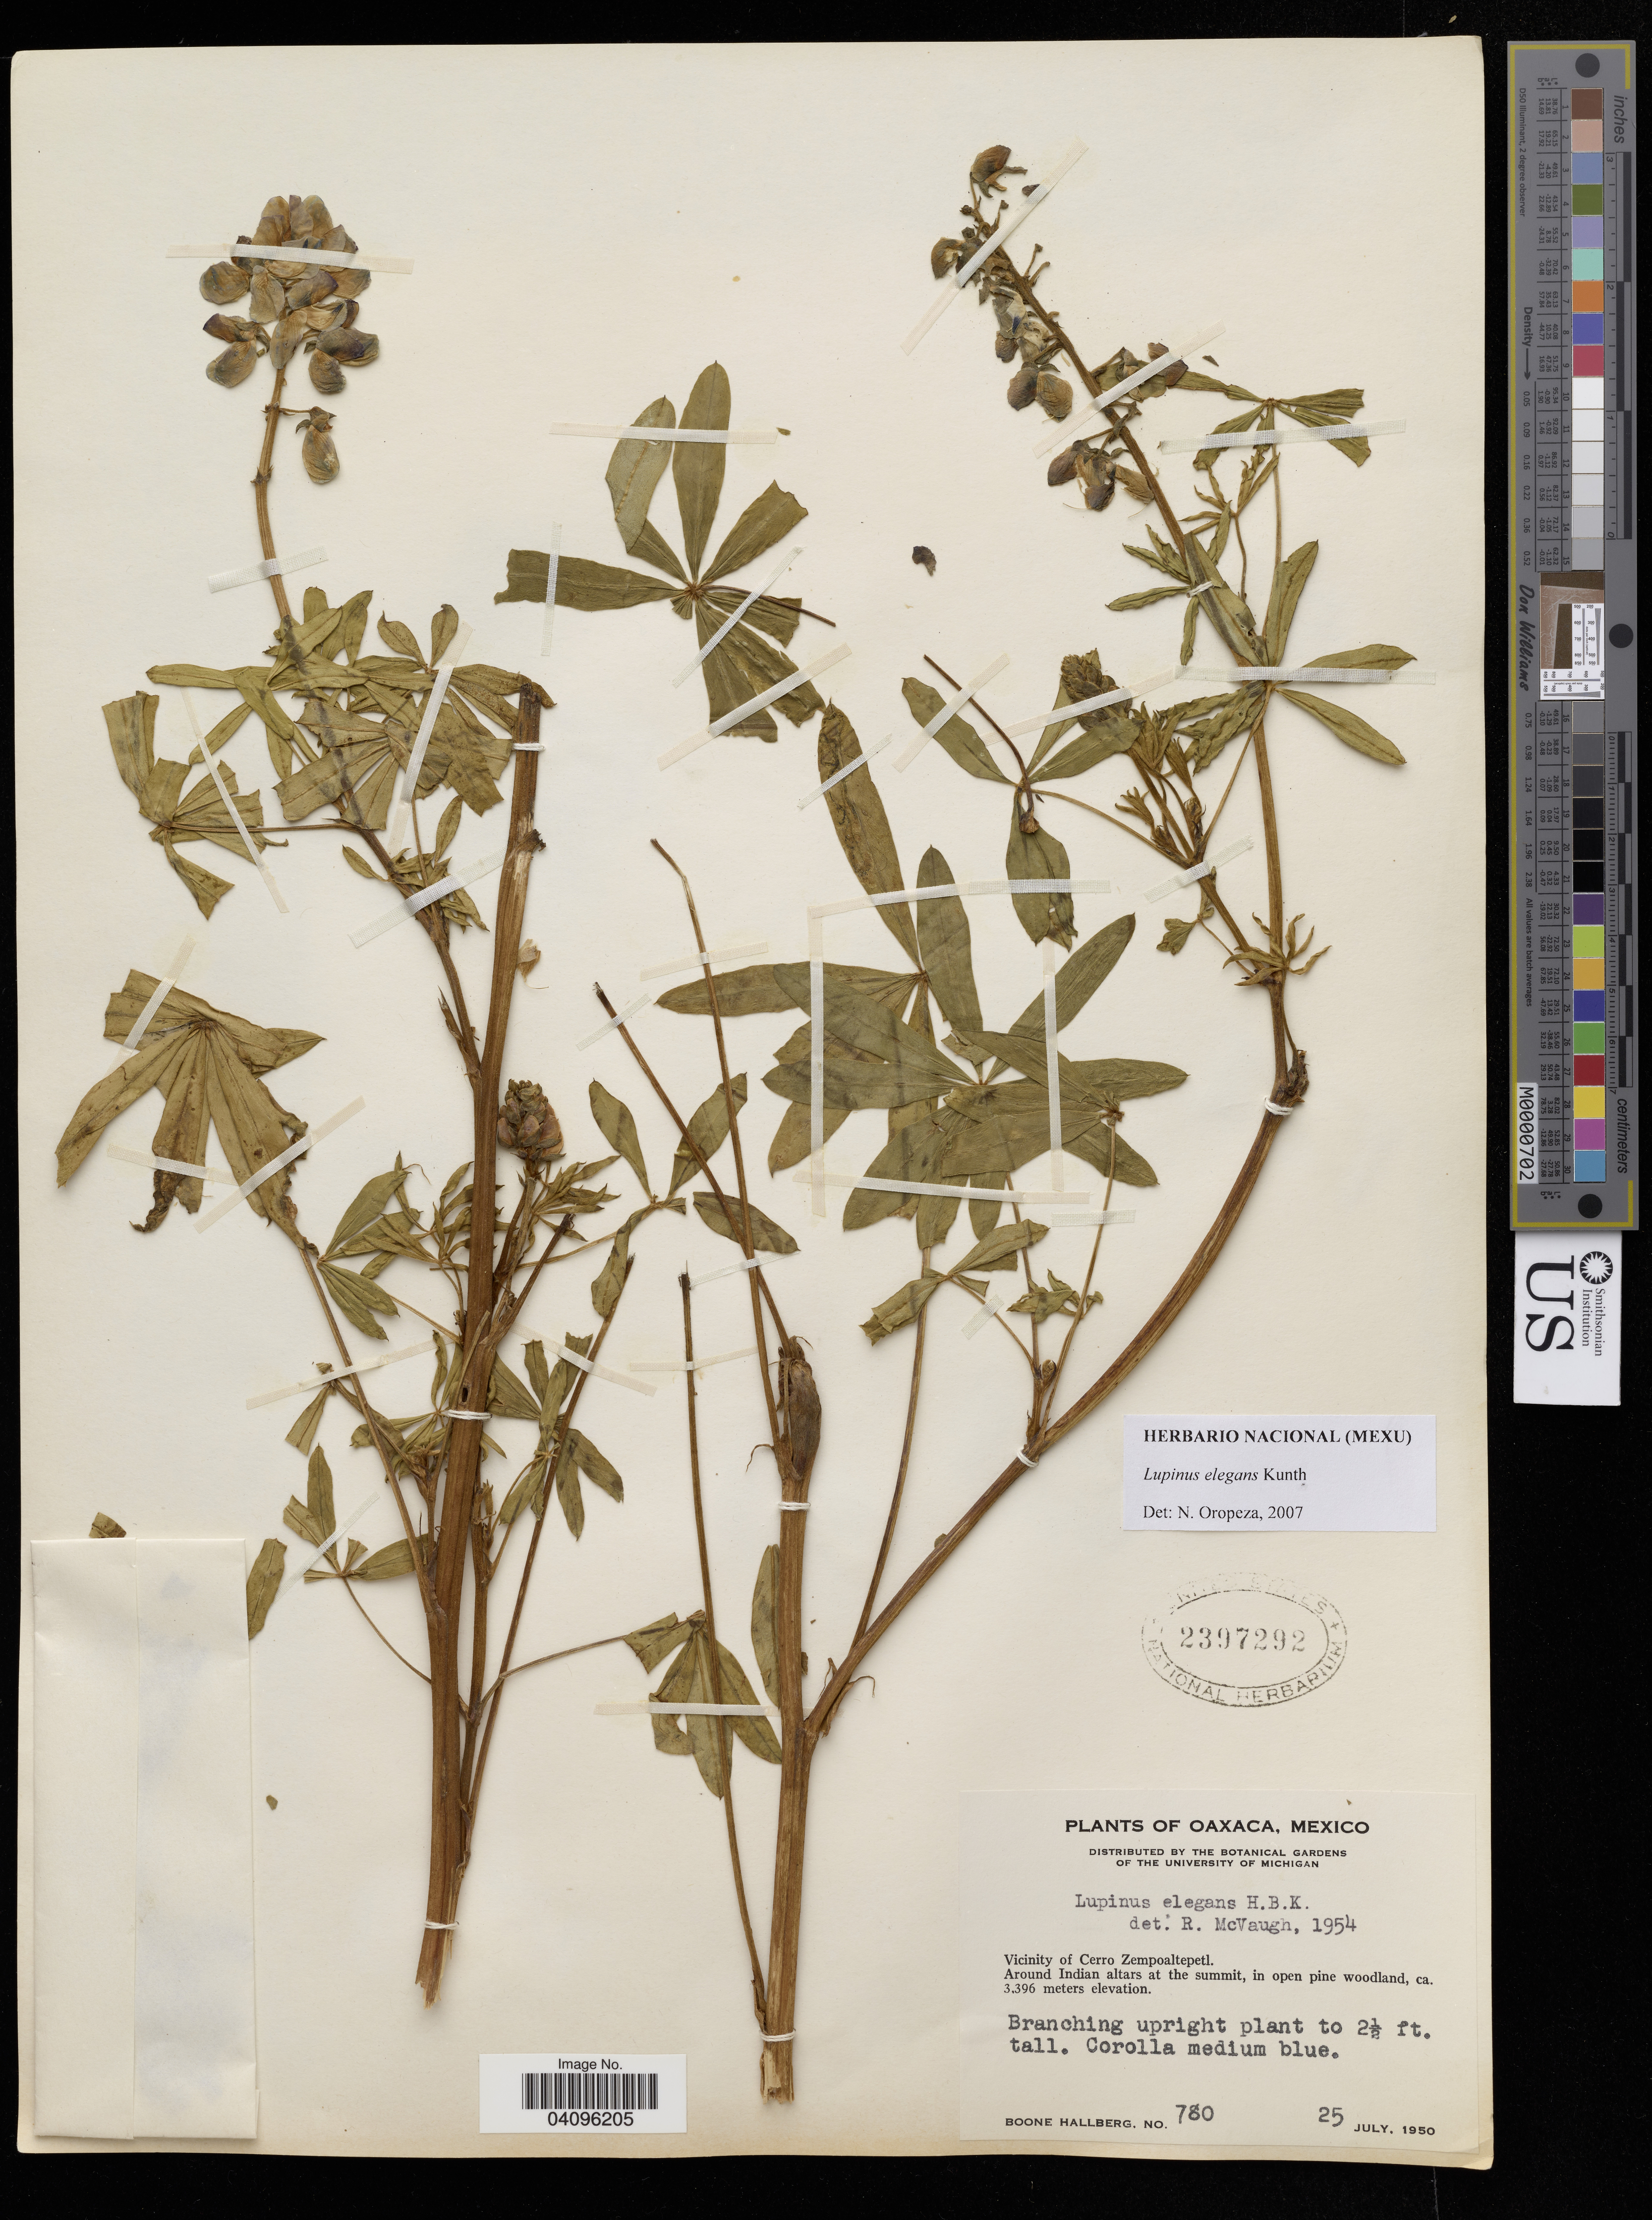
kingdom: Plantae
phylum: Tracheophyta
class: Magnoliopsida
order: Fabales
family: Fabaceae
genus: Lupinus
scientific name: Lupinus elegans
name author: Kunth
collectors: B. Hallberg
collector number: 780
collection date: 1950-07-25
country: Mexico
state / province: Oaxaca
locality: Vicinity of Cerro Zempoaltepetl. Around Indian altars at the summit, in open pine woodland.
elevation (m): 3396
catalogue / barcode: US 2397292